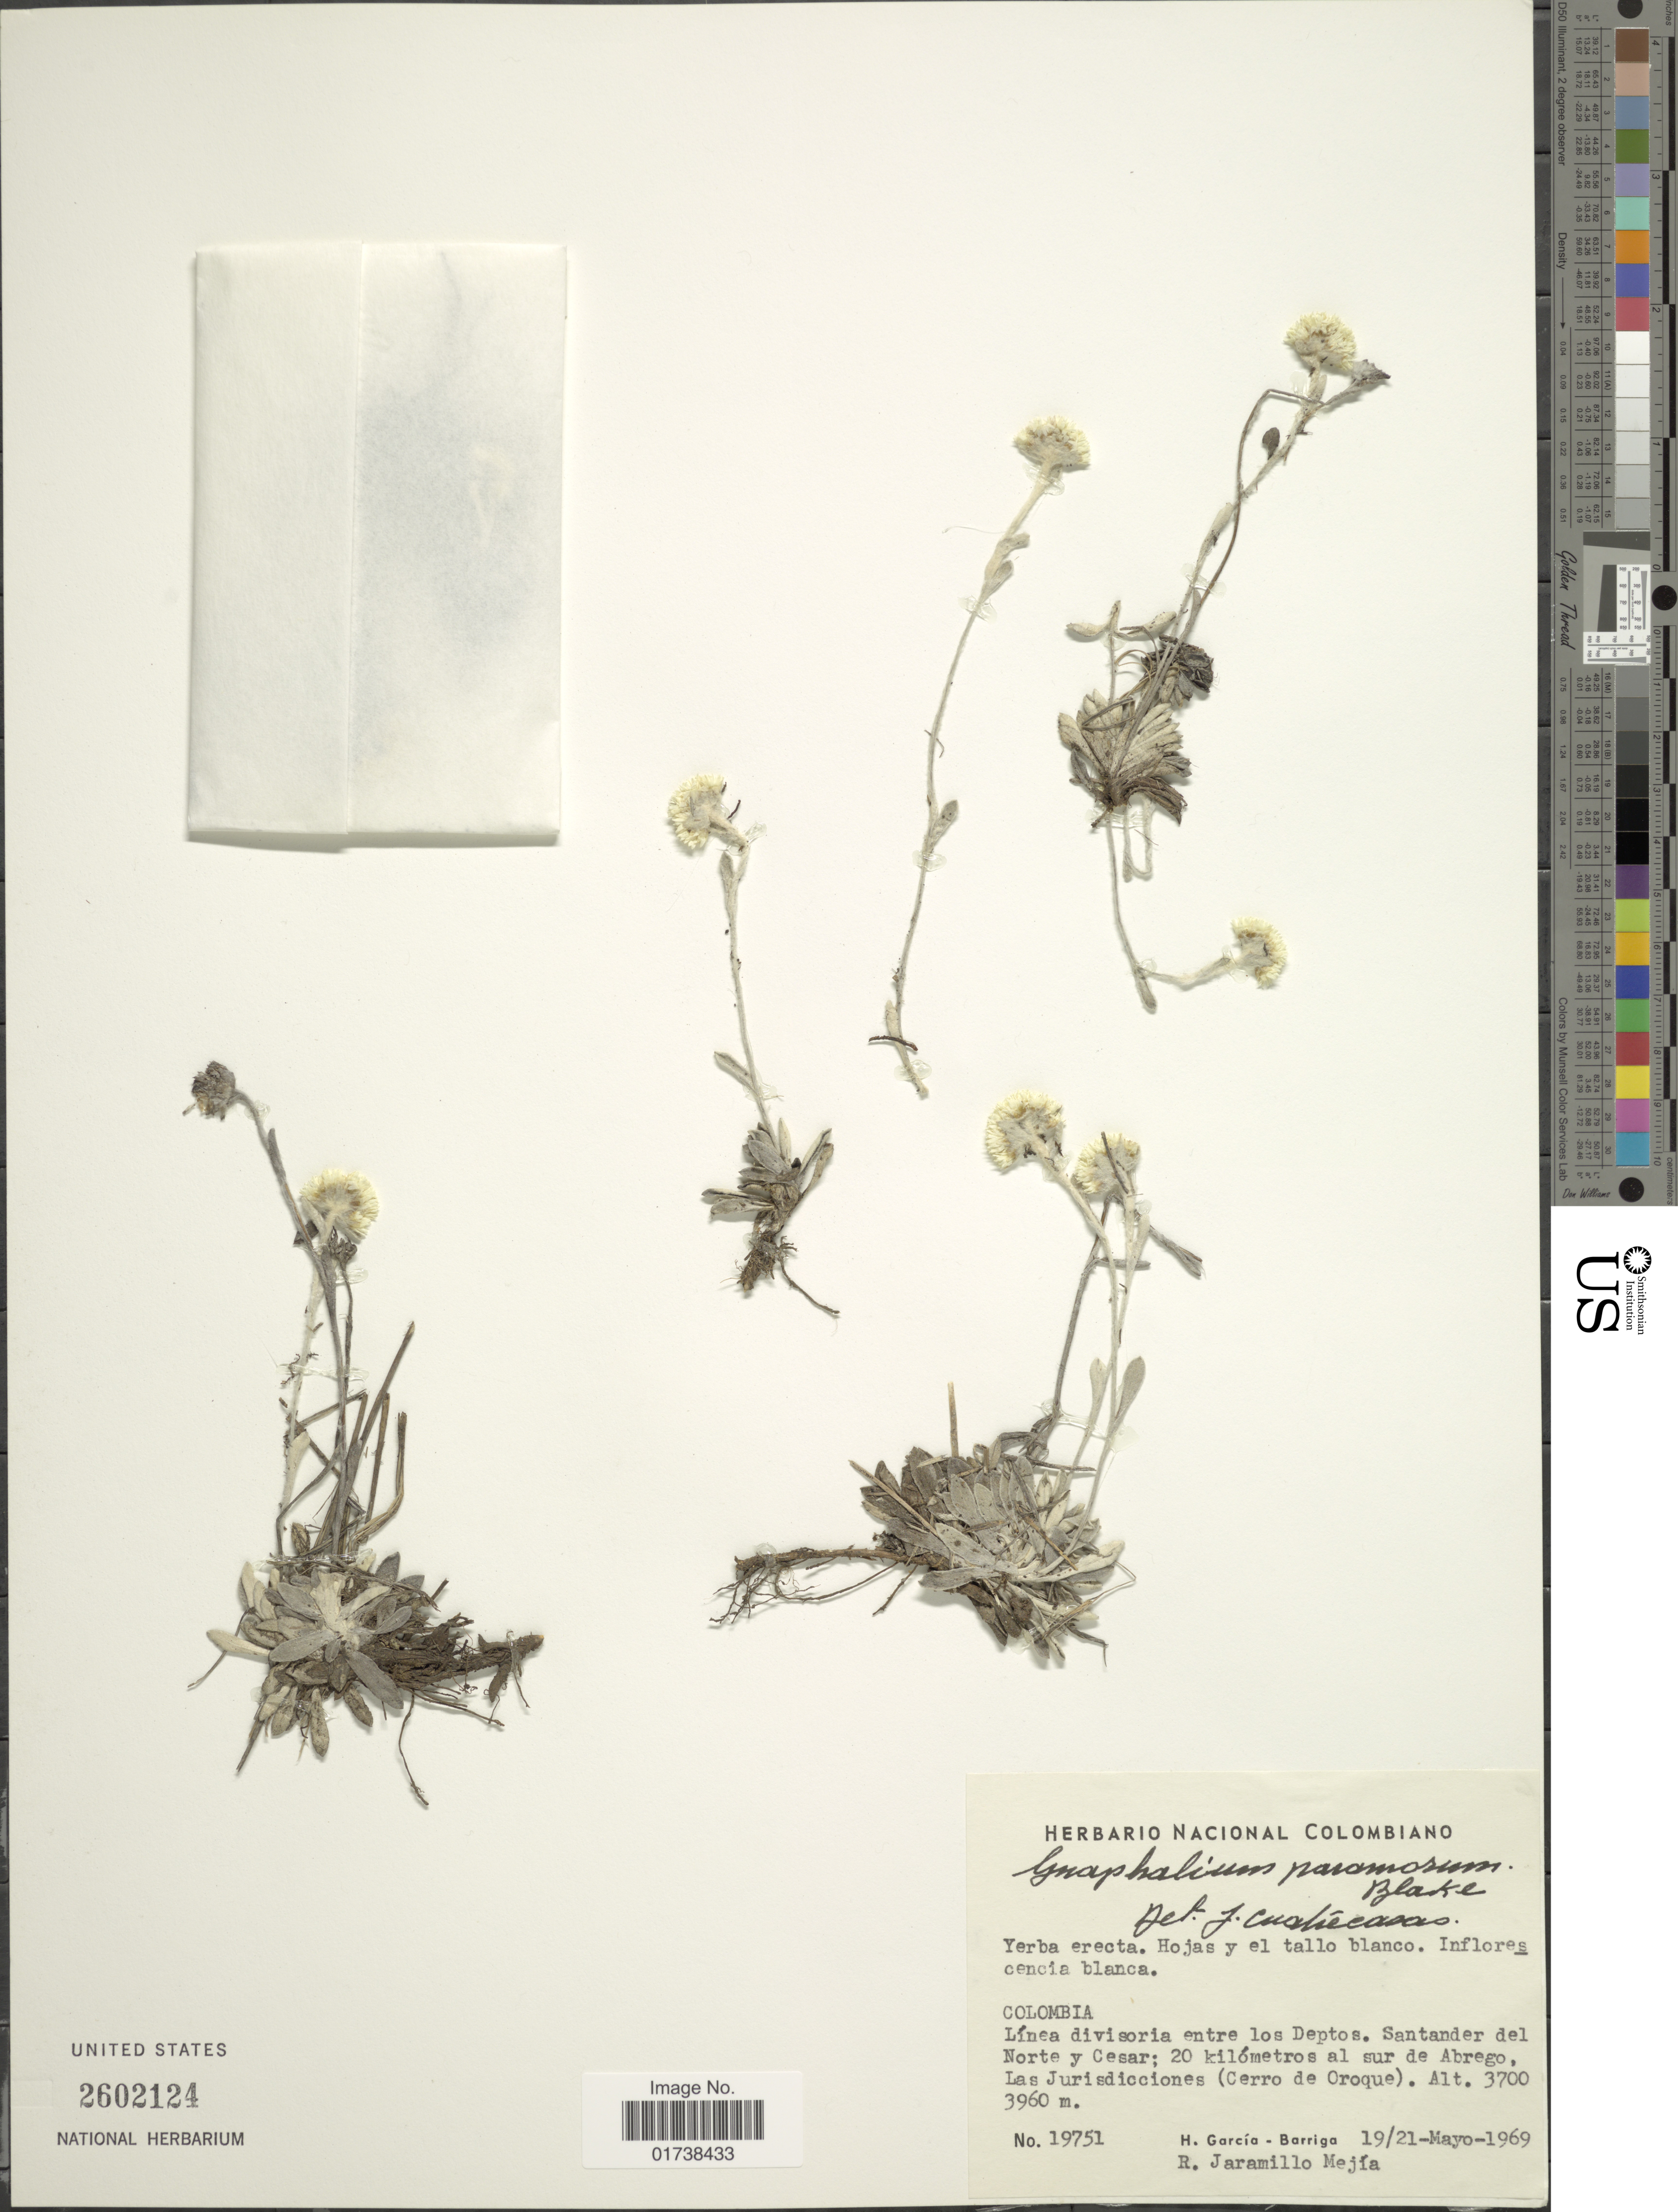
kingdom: Plantae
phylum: Tracheophyta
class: Magnoliopsida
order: Asterales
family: Asteraceae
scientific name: Orognaphalon paramorum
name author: (S.F. Blake) G.L. Nesom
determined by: Nesom, Guy L.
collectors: H. García Barriga & R. Jaramillo M.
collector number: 19751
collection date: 1969-05-19/1969-05-21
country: Colombia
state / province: Norte de Santander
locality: Linea divisoria entre los Deptos, Santander del Norte y Cesar: 20 kilometros al sur de Abrego, Las Jurisdiccoines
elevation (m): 3700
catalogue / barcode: US 2602124